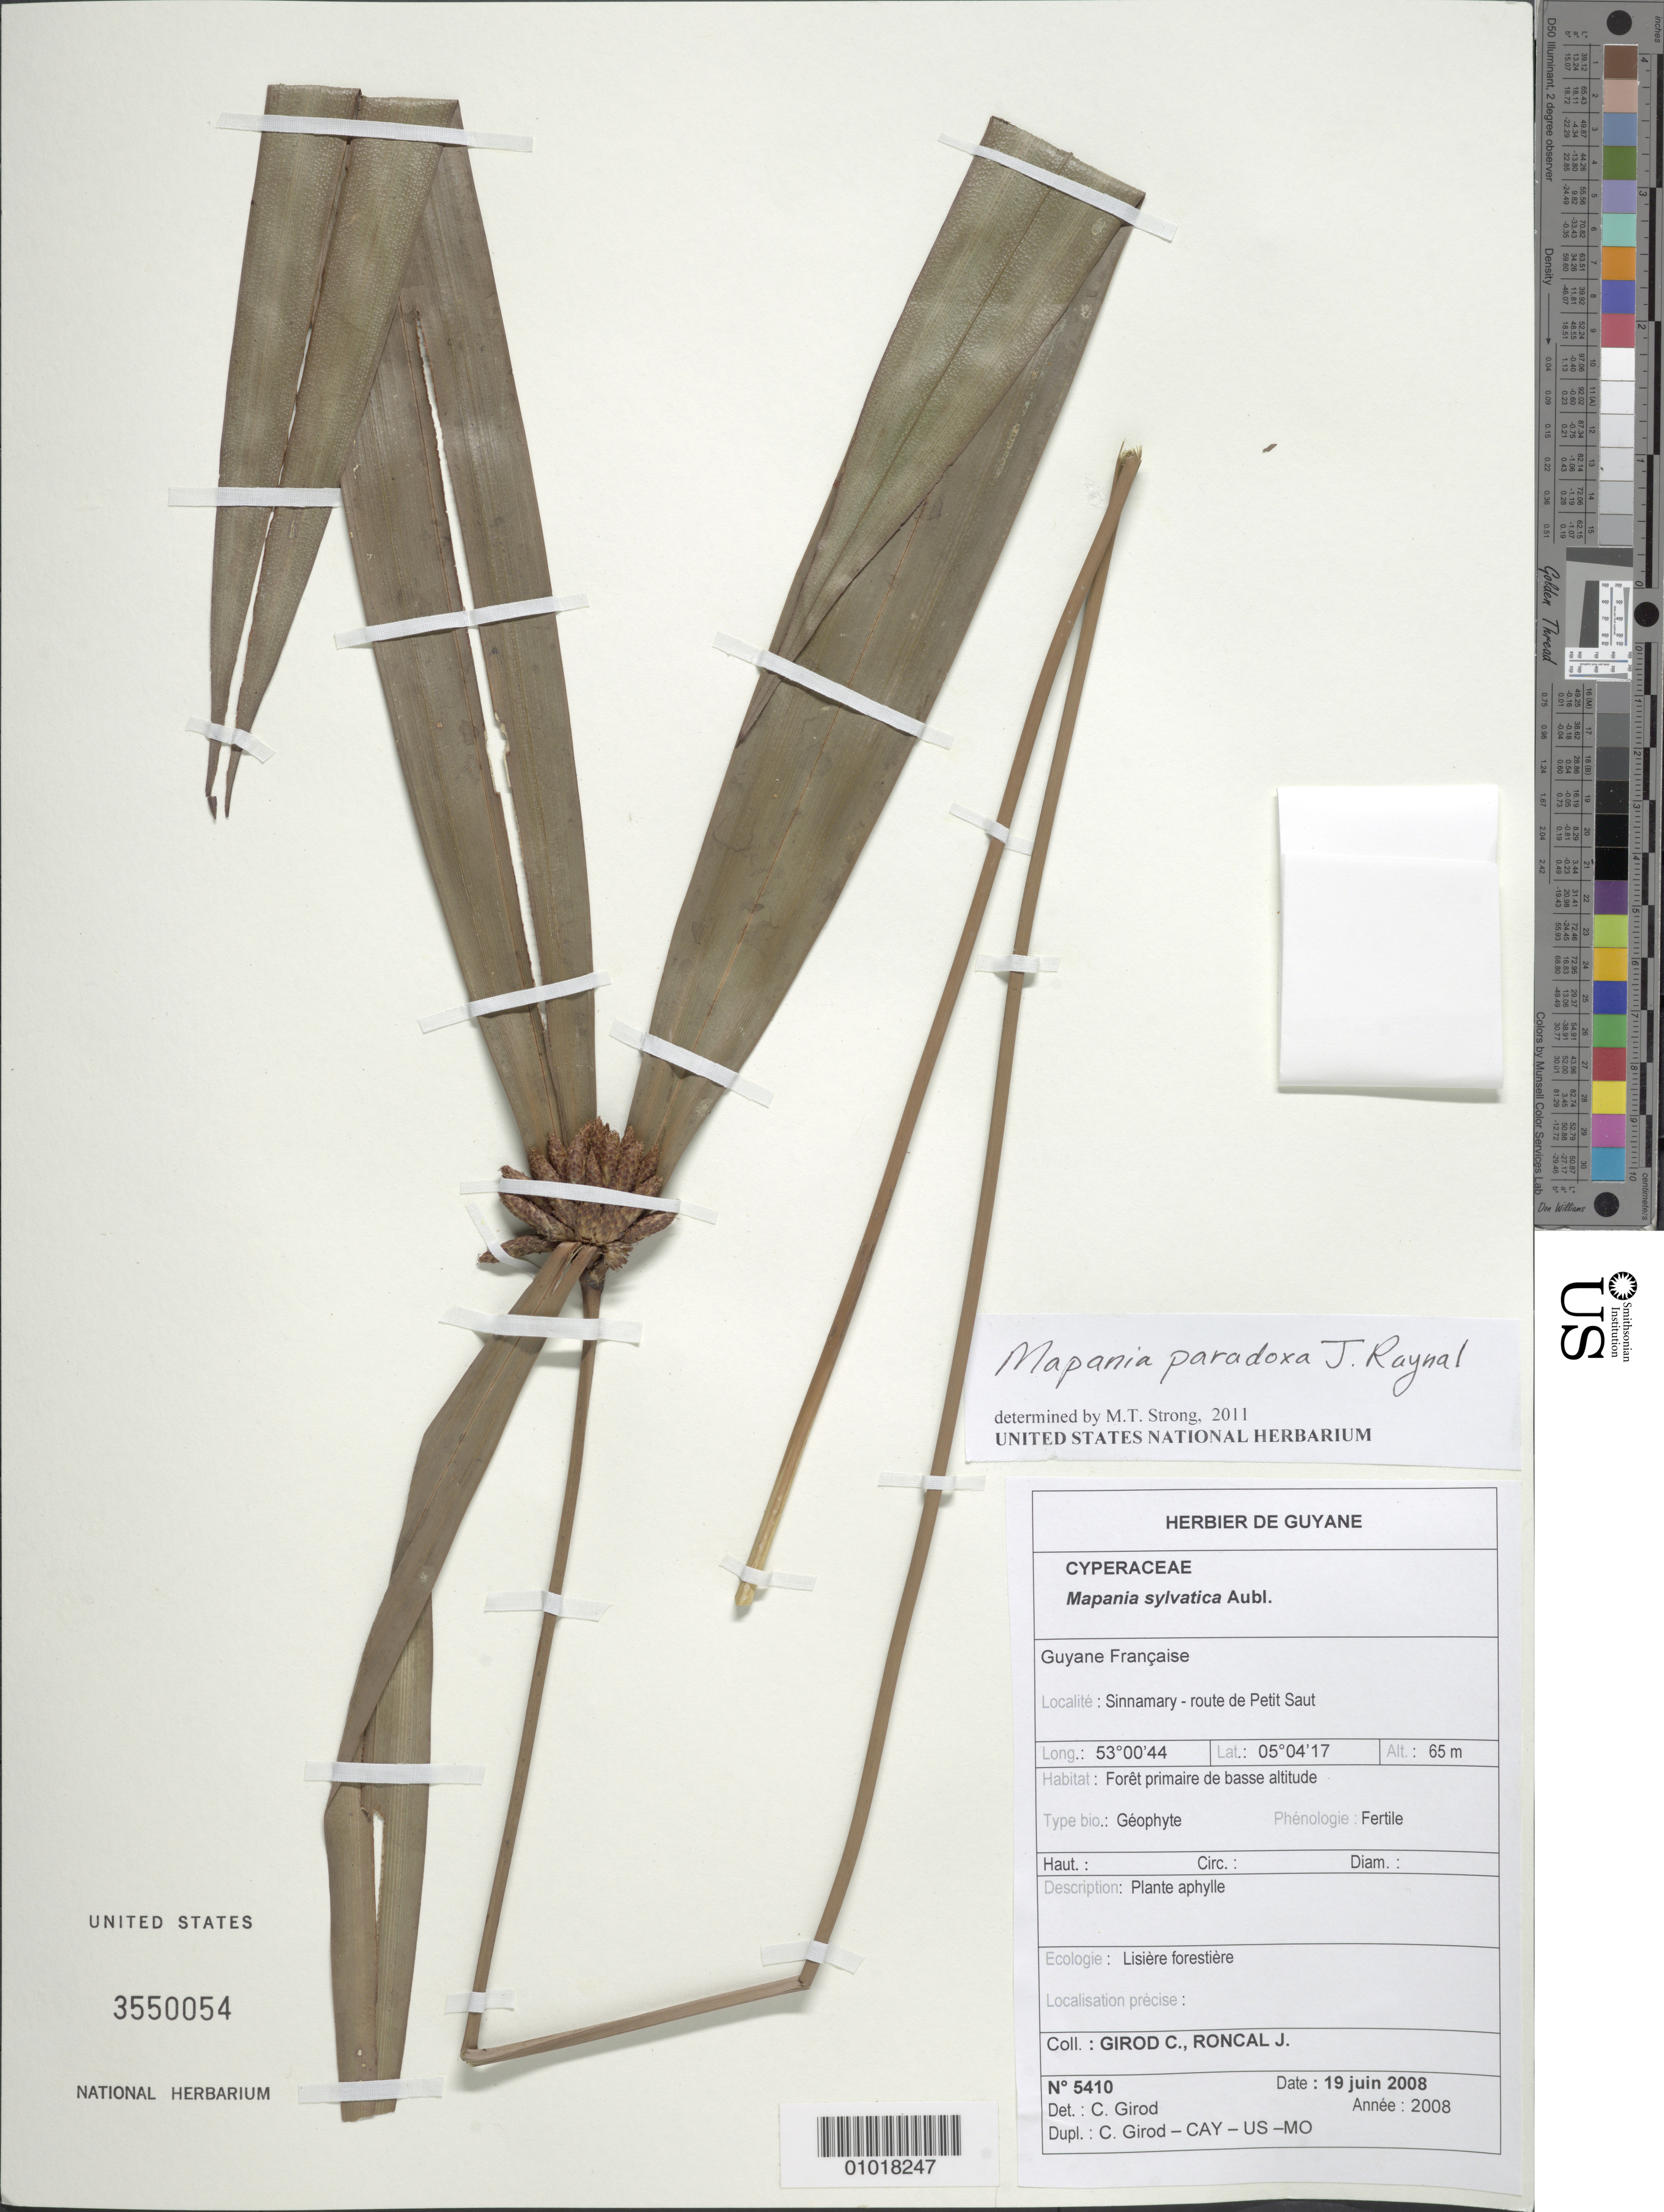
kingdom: Plantae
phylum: Tracheophyta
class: Liliopsida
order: Poales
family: Cyperaceae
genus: Mapania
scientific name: Mapania paradoxa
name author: J. Raynal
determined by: Strong, M. T., (US), Smithsonian Institution - National Museum of Natural History (UNITED STATES)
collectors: C. Girod & J. Roncal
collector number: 5410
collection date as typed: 19-Jun-08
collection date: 2008-06-19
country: French Guiana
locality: Sinnamary - route de Petit Saut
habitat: Foret primaire de basse altitude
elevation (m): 65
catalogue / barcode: US 3550054